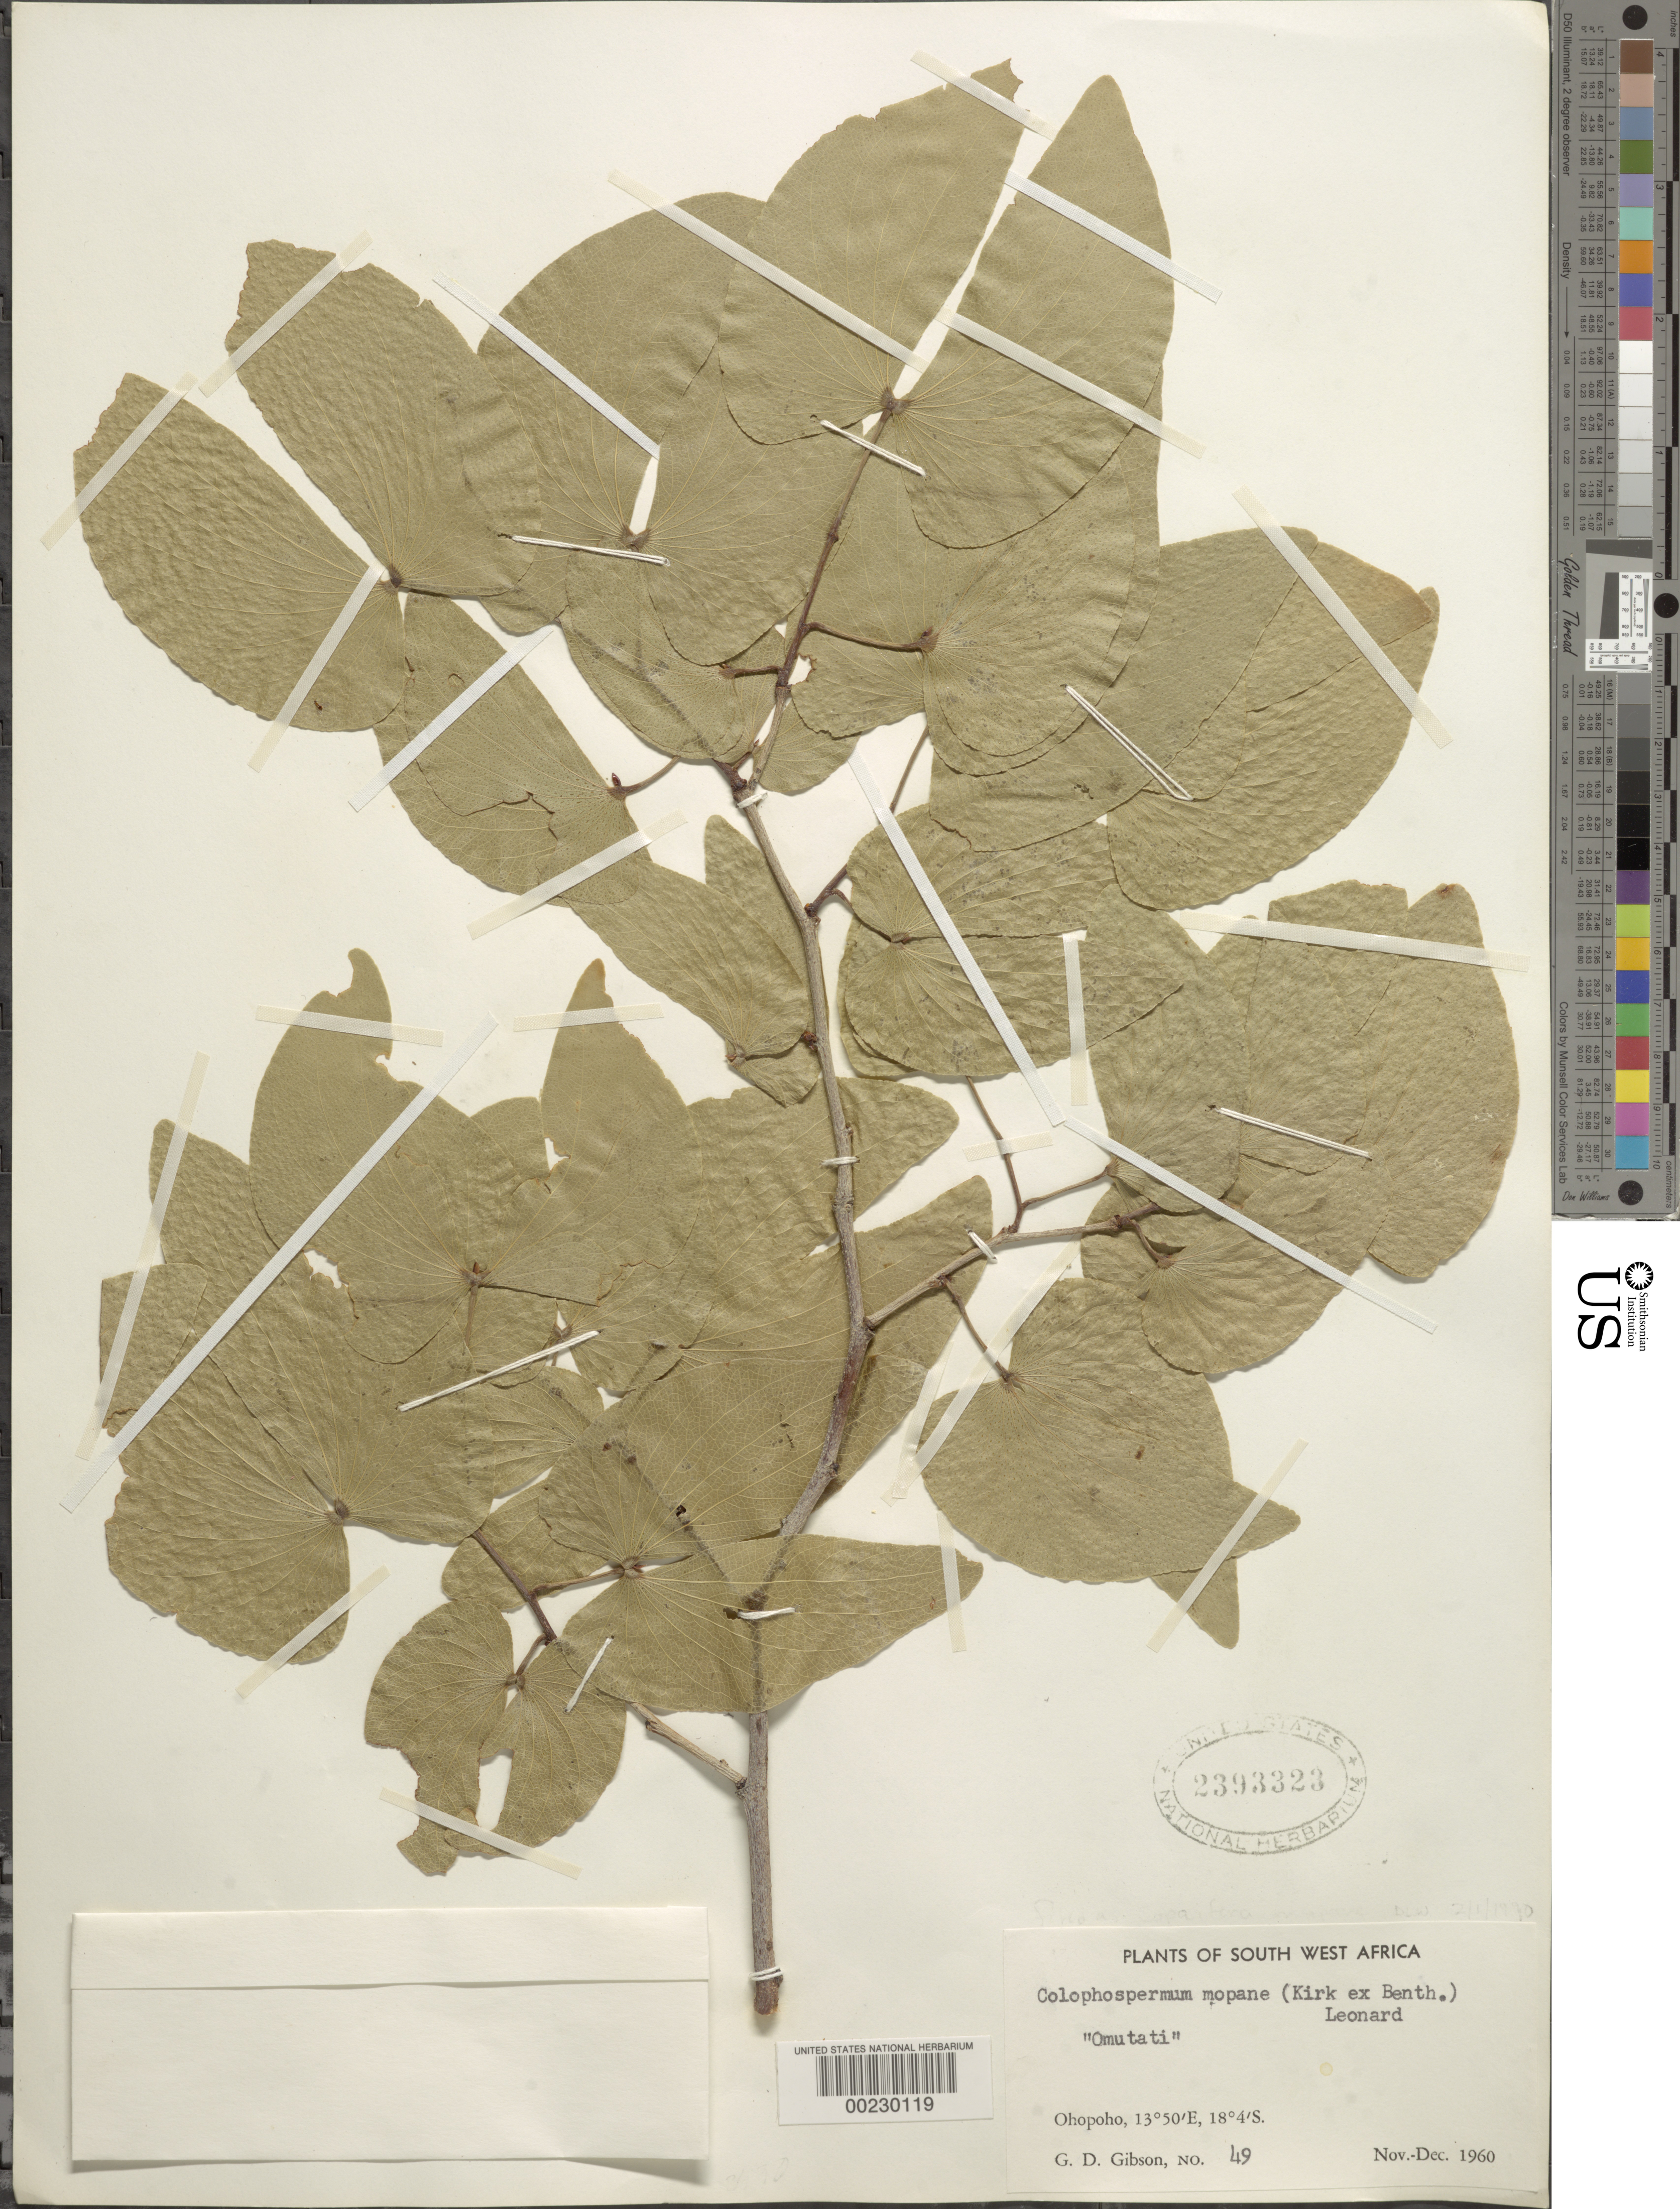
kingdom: Plantae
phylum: Tracheophyta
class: Magnoliopsida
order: Fabales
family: Fabaceae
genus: Colophospermum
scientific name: Colophospermum mopane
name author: (J. Kirk ex Benth.) J. Léonard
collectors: G. D. Gibson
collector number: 49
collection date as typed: Nov 1960 to -- Dec 1960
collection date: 1960-11/1960-12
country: Namibia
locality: Ohopoho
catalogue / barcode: US 2393323